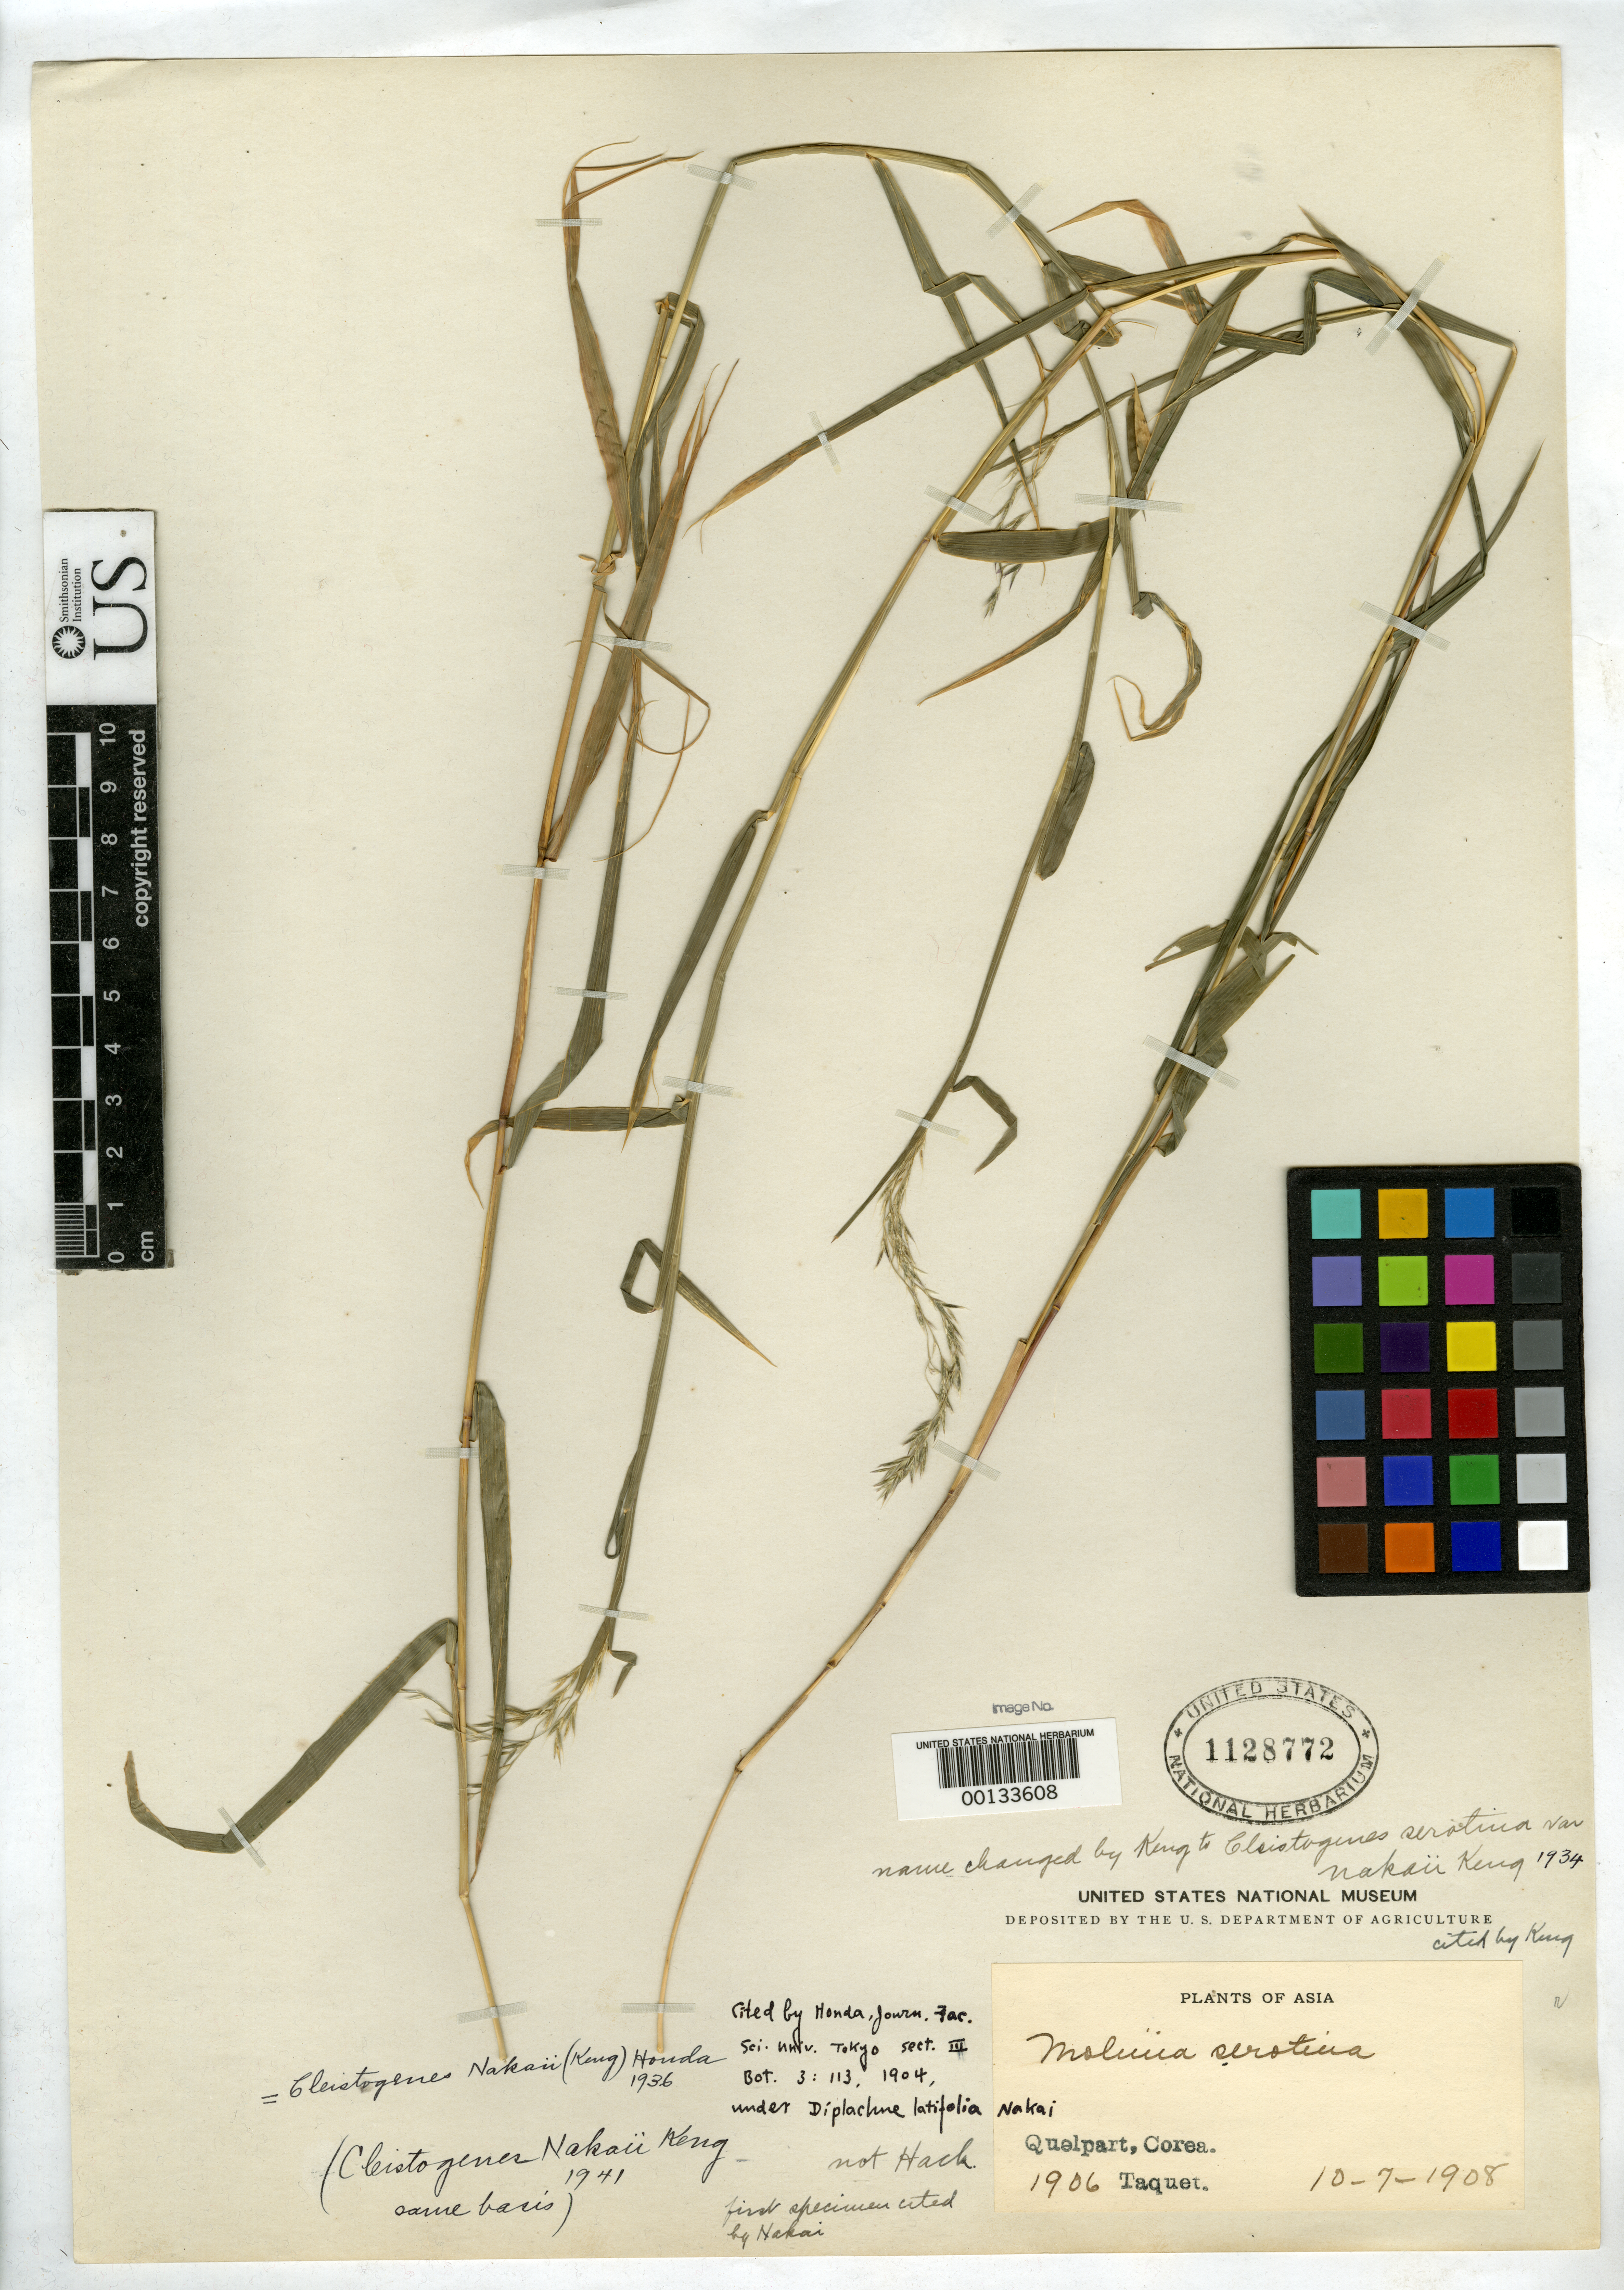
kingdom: Plantae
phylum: Tracheophyta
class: Liliopsida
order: Poales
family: Poaceae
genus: Diplachne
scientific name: Diplachne latifolia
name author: Nakai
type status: Syntype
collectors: E. Taquet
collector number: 1906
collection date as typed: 10 Jul 1908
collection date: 1908-07-10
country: South Korea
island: Quelpaert (Cheju)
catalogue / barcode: US 1128772